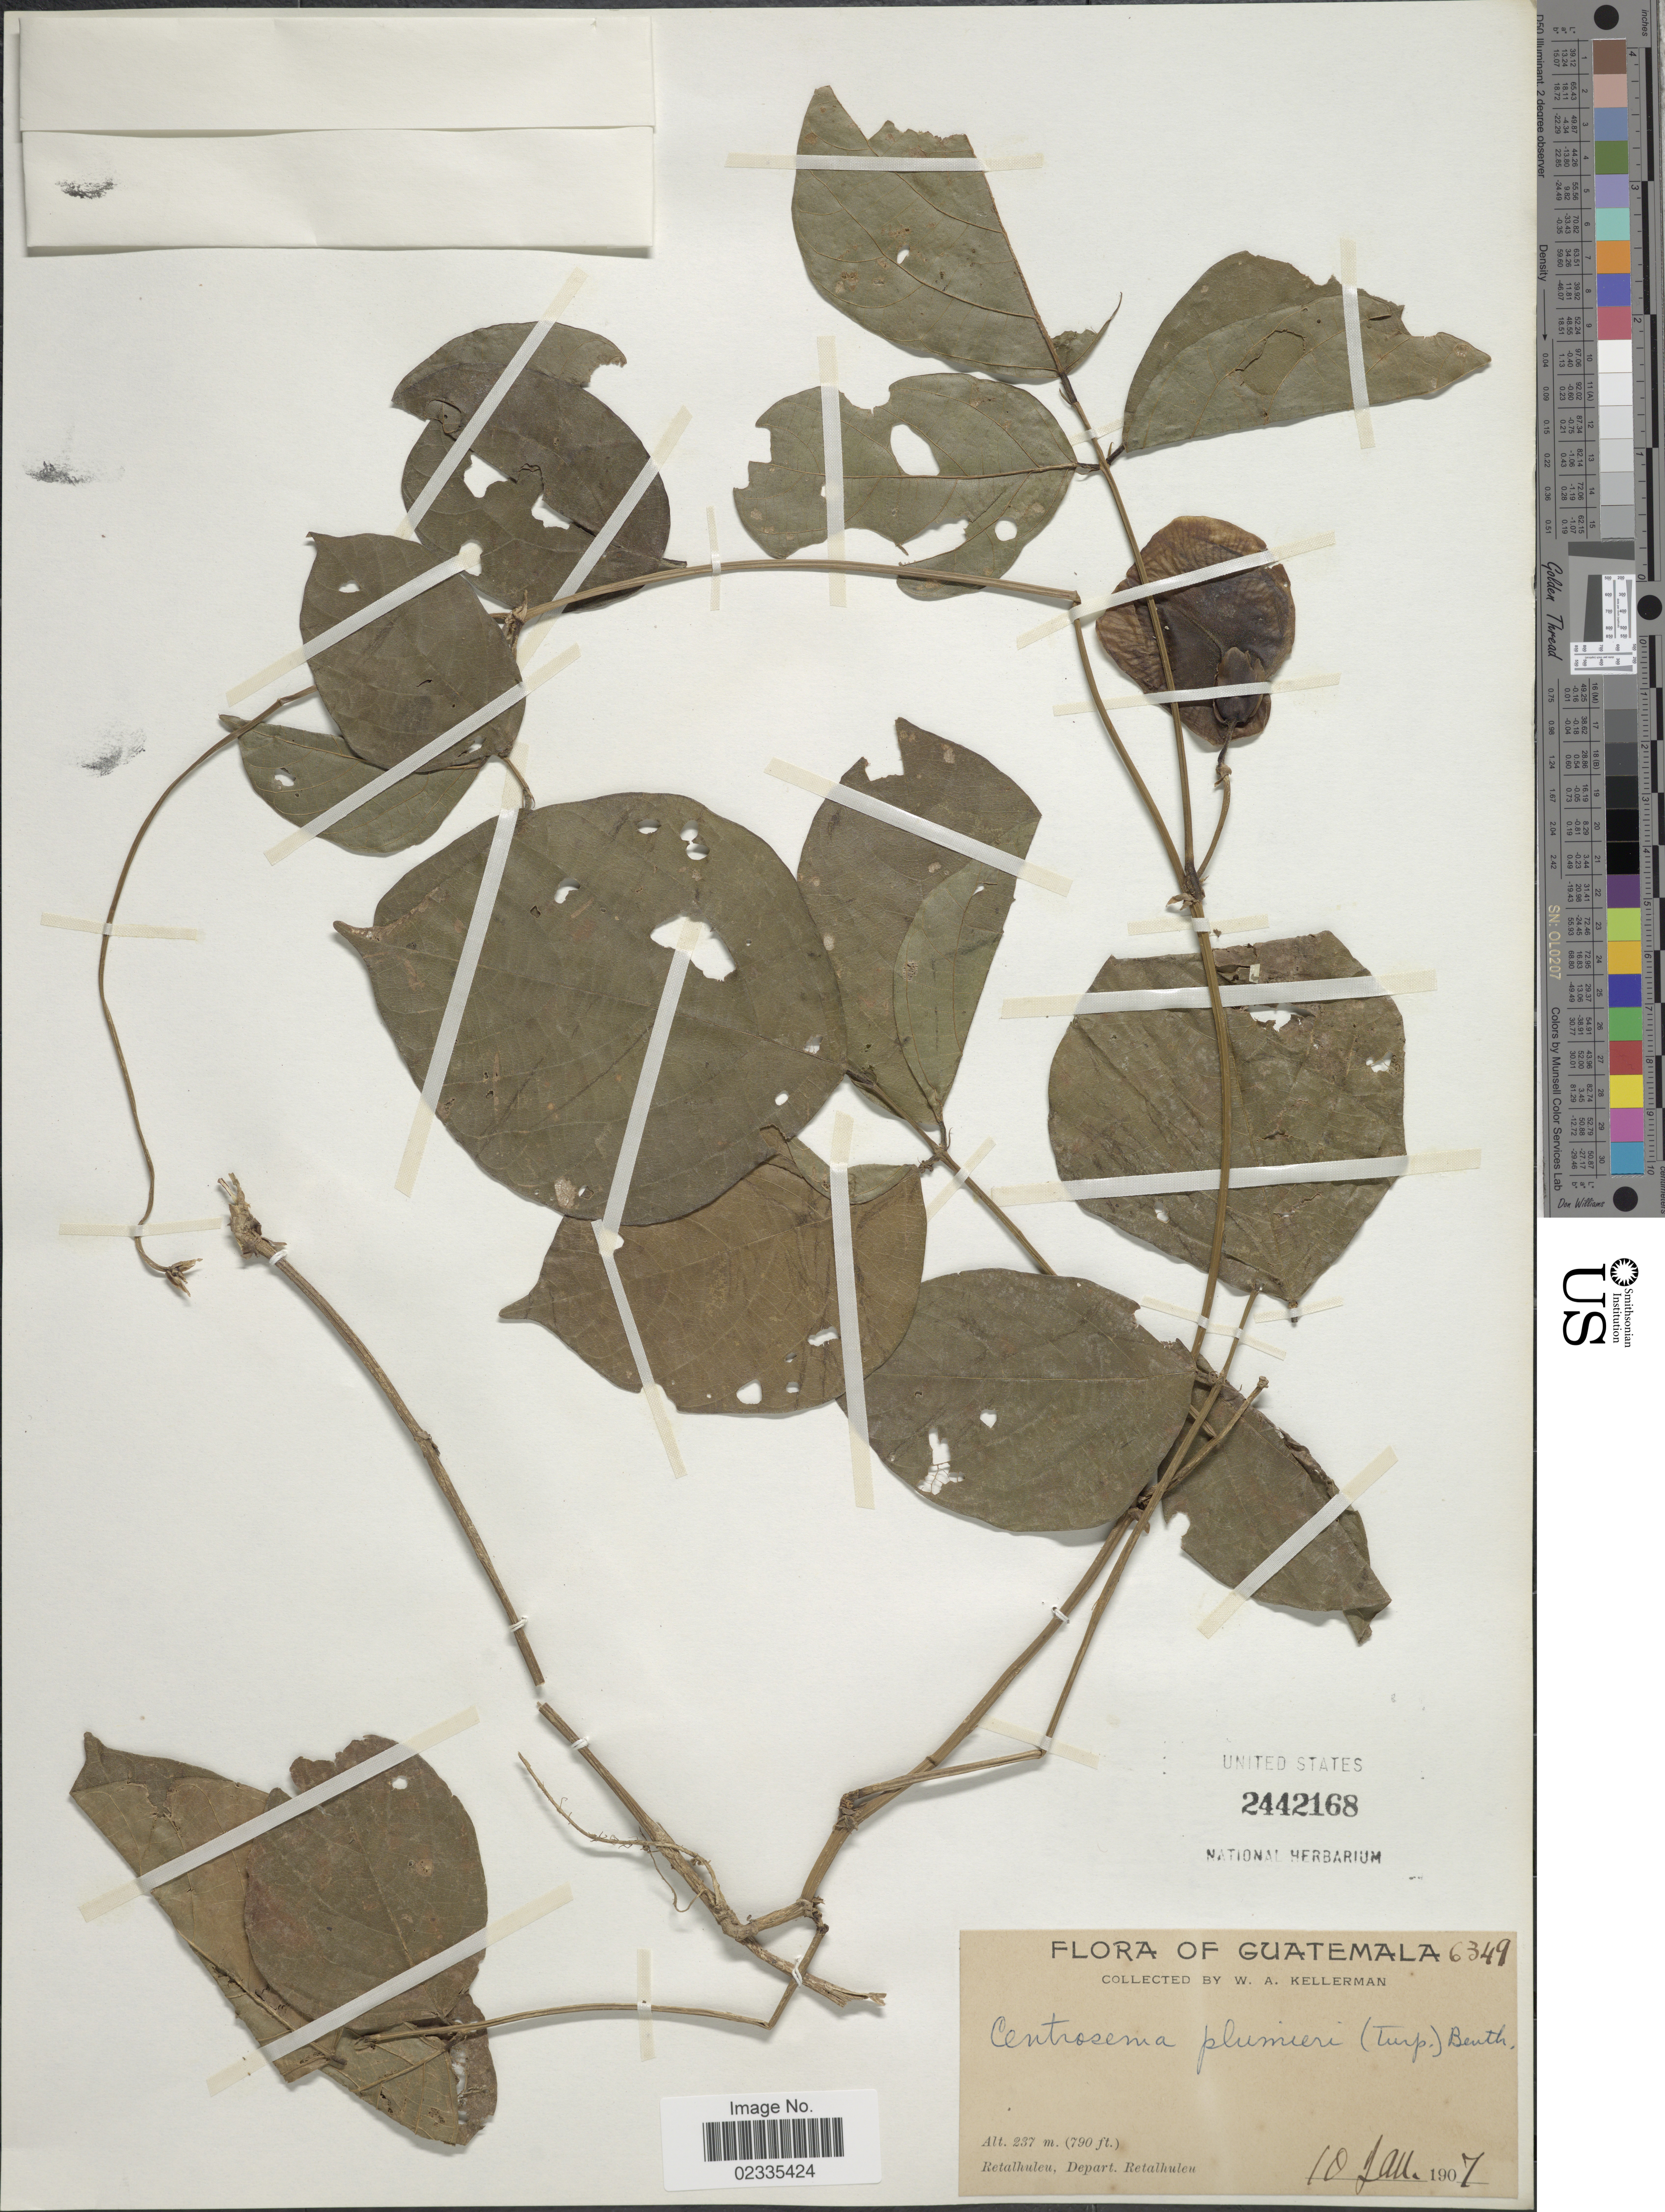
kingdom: Plantae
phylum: Tracheophyta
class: Magnoliopsida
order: Fabales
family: Fabaceae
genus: Centrosema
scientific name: Centrosema plumieri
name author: (Turpin ex Pers.) Benth.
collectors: W. Kellerman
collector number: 6349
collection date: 1907-01-10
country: Guatemala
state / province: Retalhuleu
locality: Retalhuleu, Depart. Retalhuleu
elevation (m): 237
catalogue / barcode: US 2442168